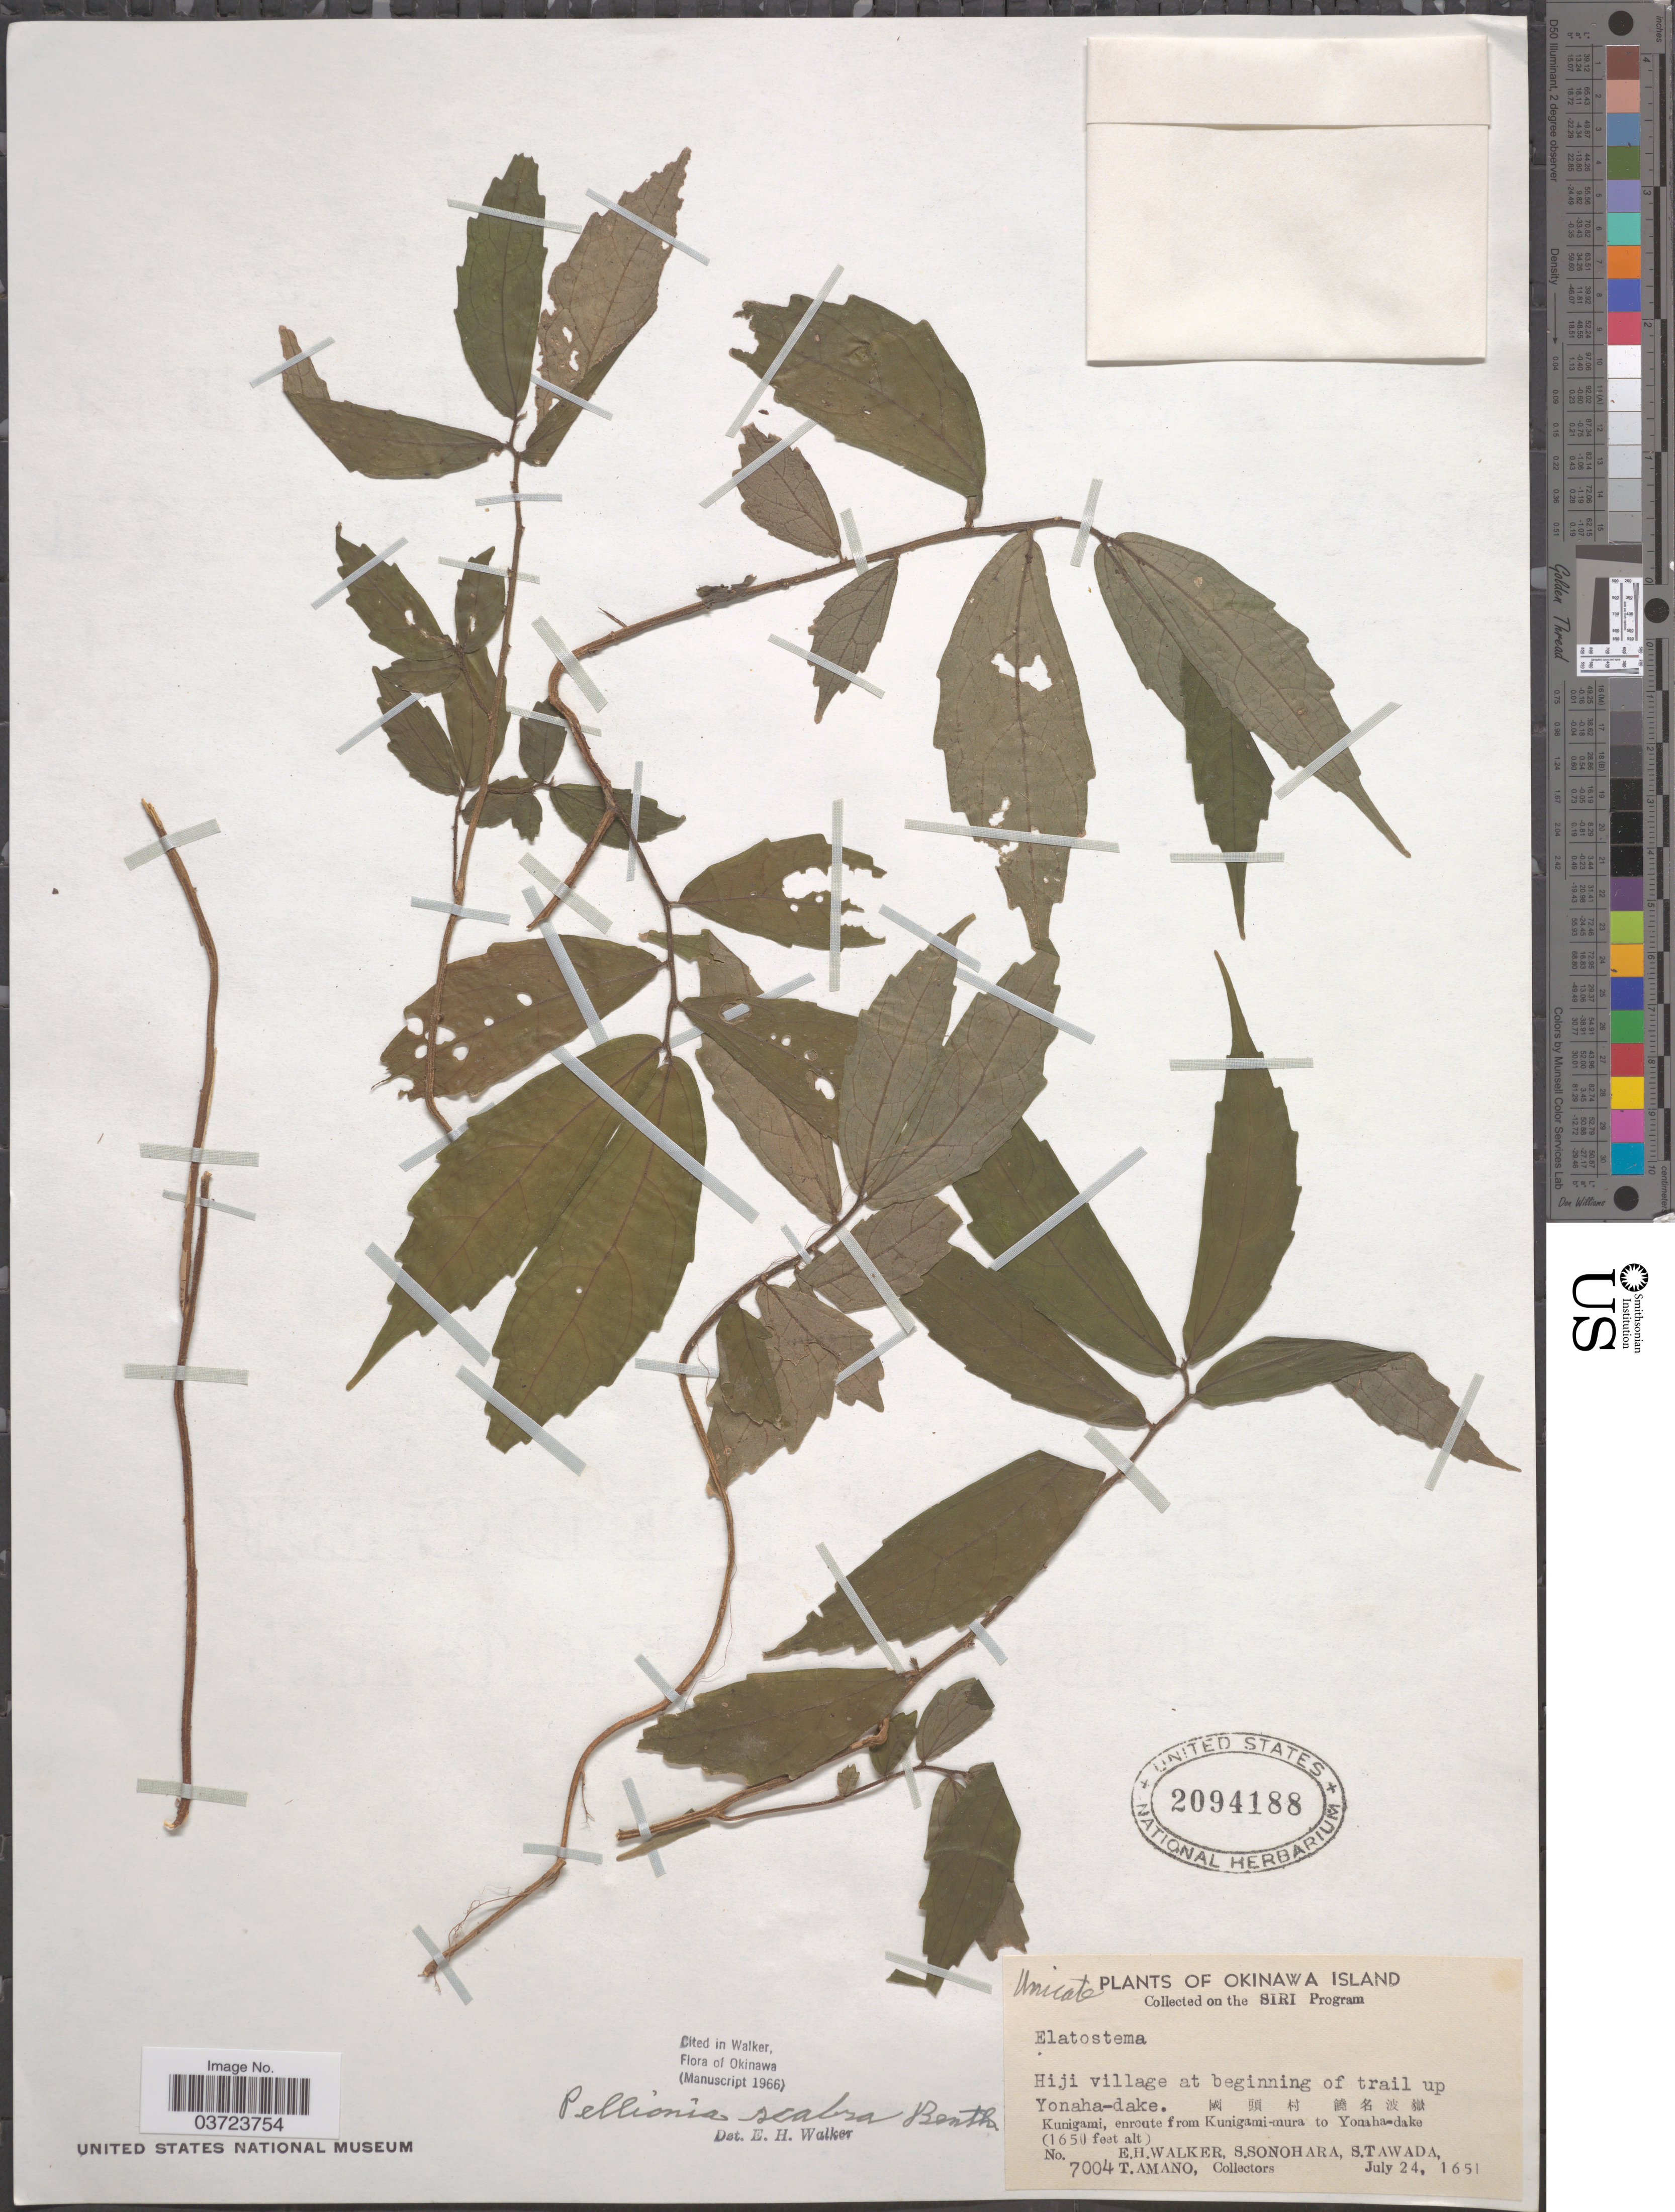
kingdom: Plantae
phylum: Tracheophyta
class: Magnoliopsida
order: Rosales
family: Urticaceae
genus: Pellionia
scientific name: Pellionia scabra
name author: Benth.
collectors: E. H. Walker, S. Sonohara, S. Tawada & T. Amano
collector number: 7004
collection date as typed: Transcribed d/m/y: 24/7/1651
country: Japan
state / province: Okinawa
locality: Okinawa Island. Hiji village at beginning of trail up Yonaha-dake. [Foreign script] Kunigami, enroute from Kunigami-mura to Yomaha-dake.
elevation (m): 503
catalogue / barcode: US 2094188